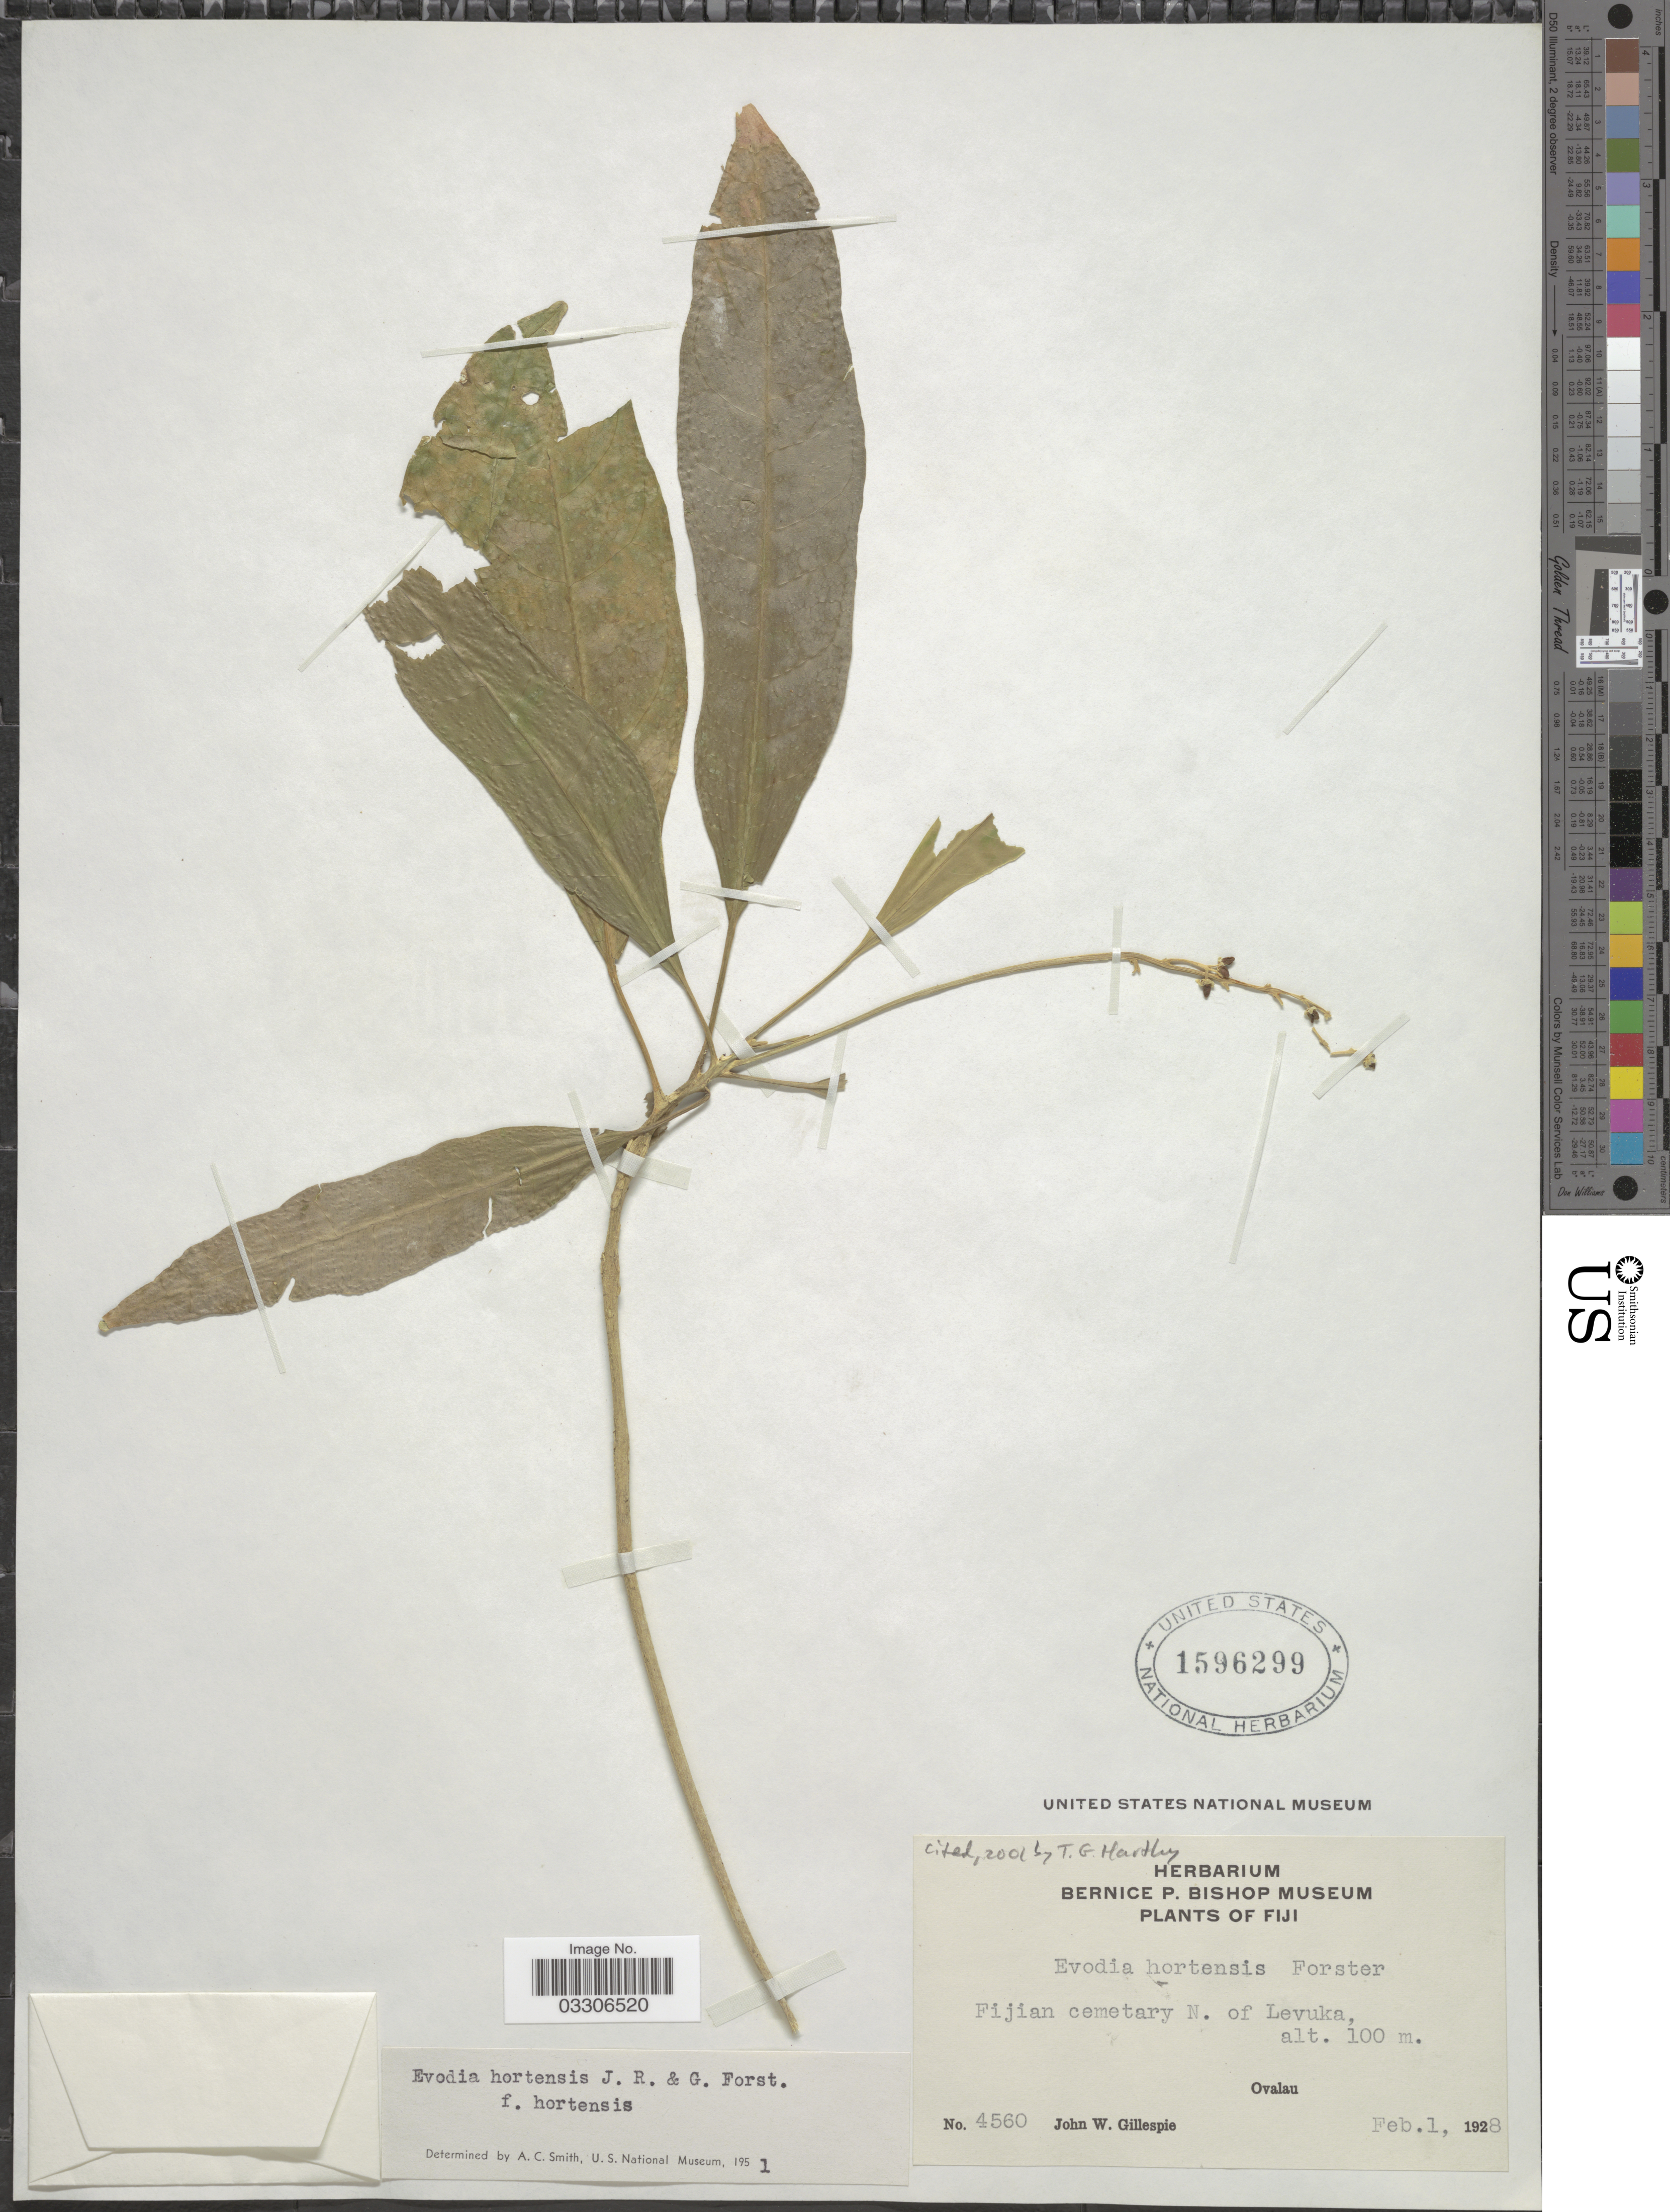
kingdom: Plantae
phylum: Tracheophyta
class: Magnoliopsida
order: Sapindales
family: Rutaceae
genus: Euodia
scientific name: Euodia hortensis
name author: J.R. Forst. & G. Forst.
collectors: J. W. Gillespie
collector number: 4560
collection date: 1928-02-01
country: Fiji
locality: Fijian cemetary N. of Levuka. Ovalau.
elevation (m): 100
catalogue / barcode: US 1596299